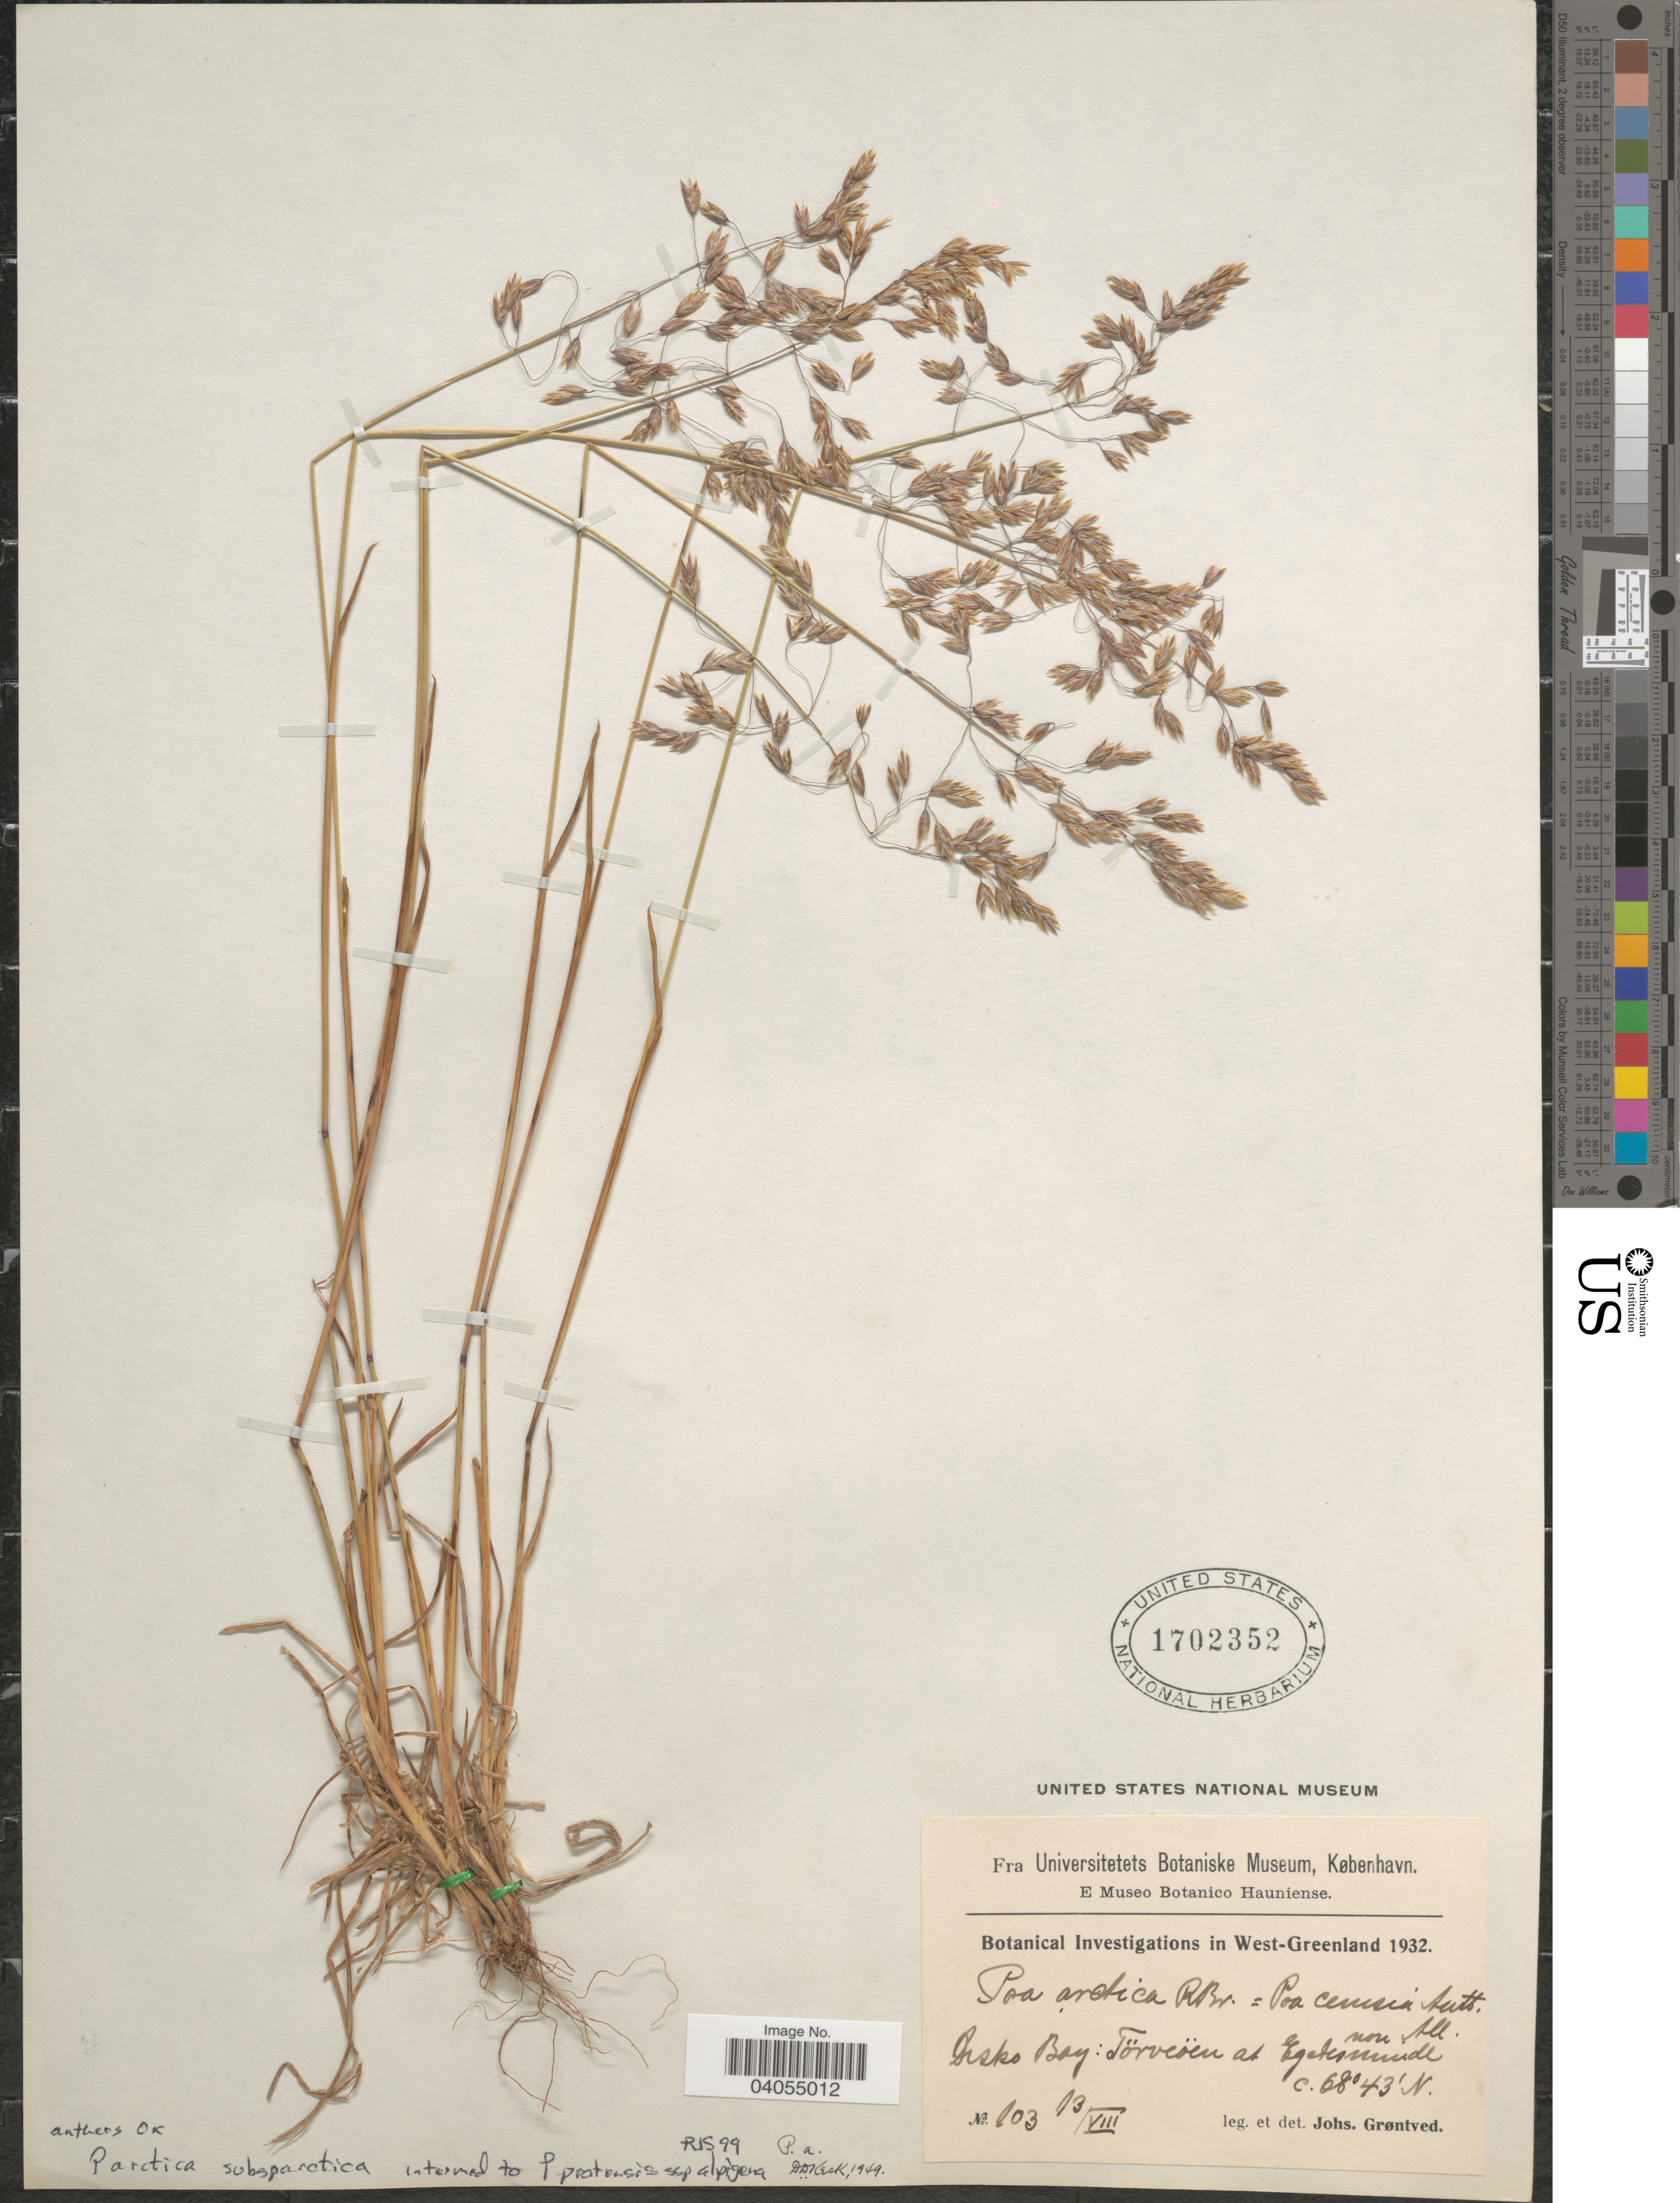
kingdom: Plantae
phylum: Tracheophyta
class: Liliopsida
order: Poales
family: Poaceae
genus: Poa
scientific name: Poa arctica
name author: R. Br.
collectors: J. Grøntved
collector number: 103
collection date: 1932-08-13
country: Greenland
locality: West-Greenland. Disko Bay: Törveöen at Egedesminde.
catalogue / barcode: US 1702352